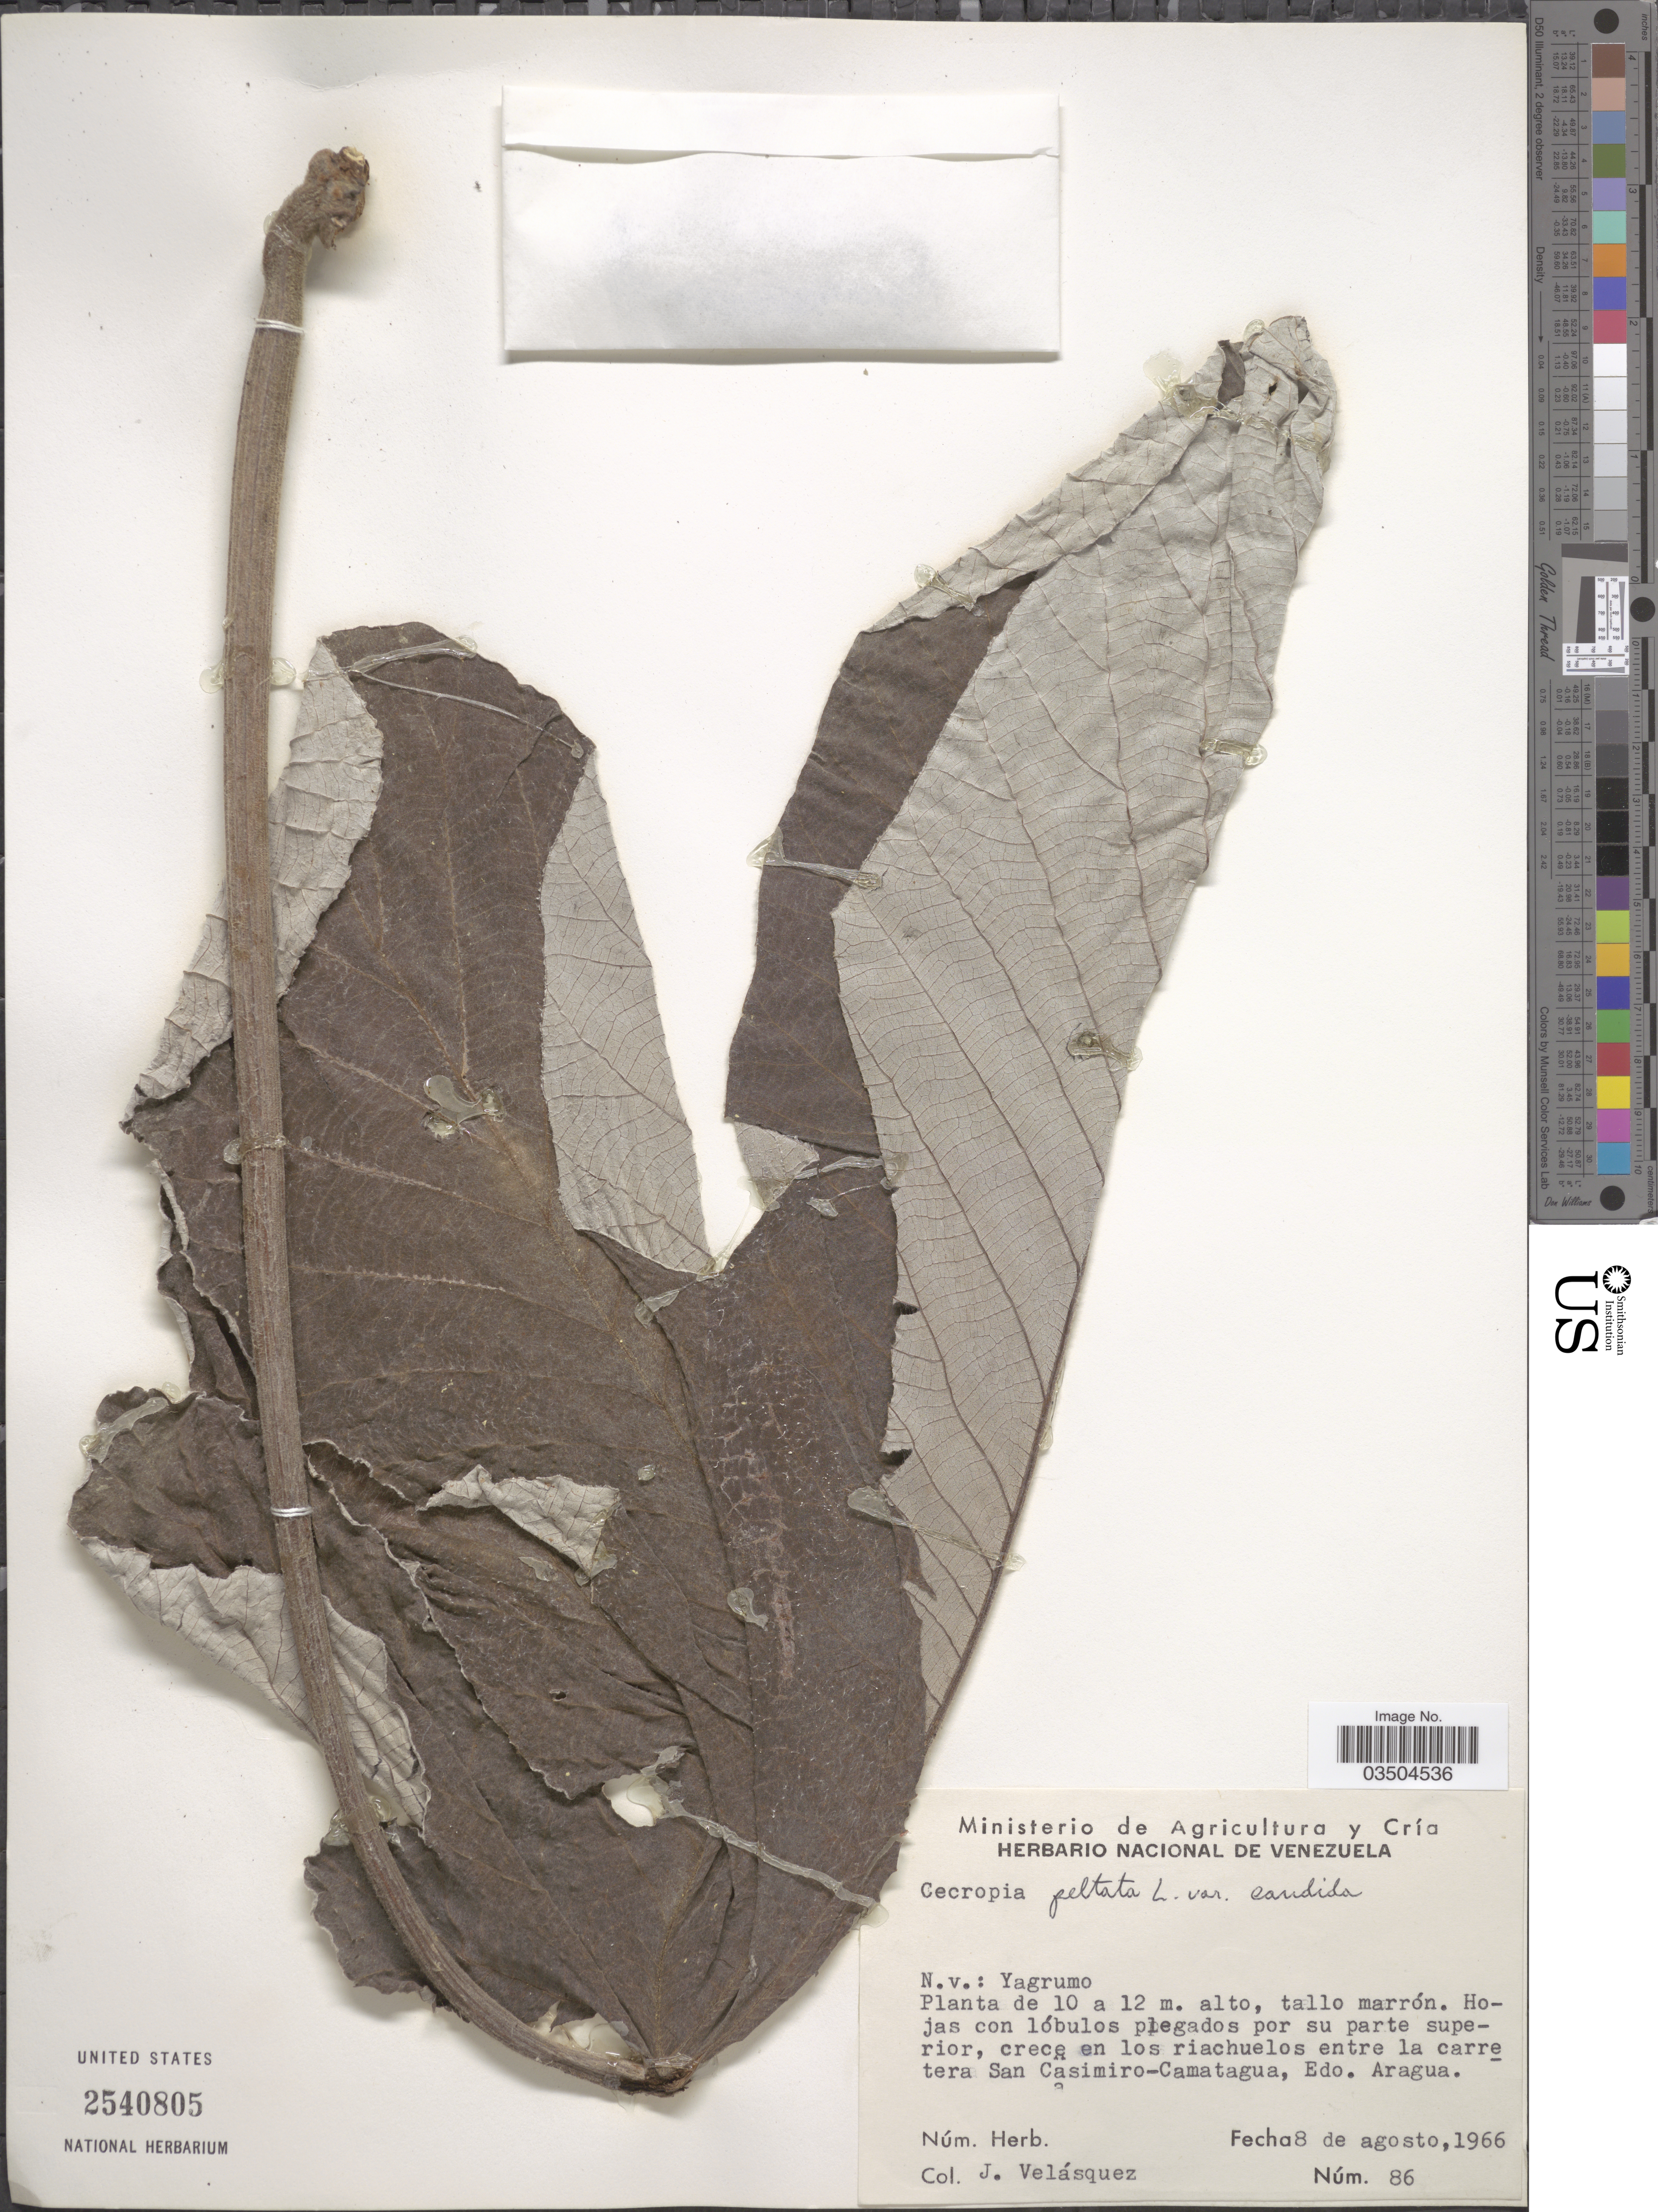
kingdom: Plantae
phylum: Tracheophyta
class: Magnoliopsida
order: Rosales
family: Urticaceae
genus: Cecropia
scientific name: Cecropia peltata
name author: L.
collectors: J. Velasquez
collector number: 86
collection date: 1966-08-08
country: Venezuela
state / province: Aragua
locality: Crece en los riachuelos entre la carretera San Casimiro - Camatagua.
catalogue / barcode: US 2540805